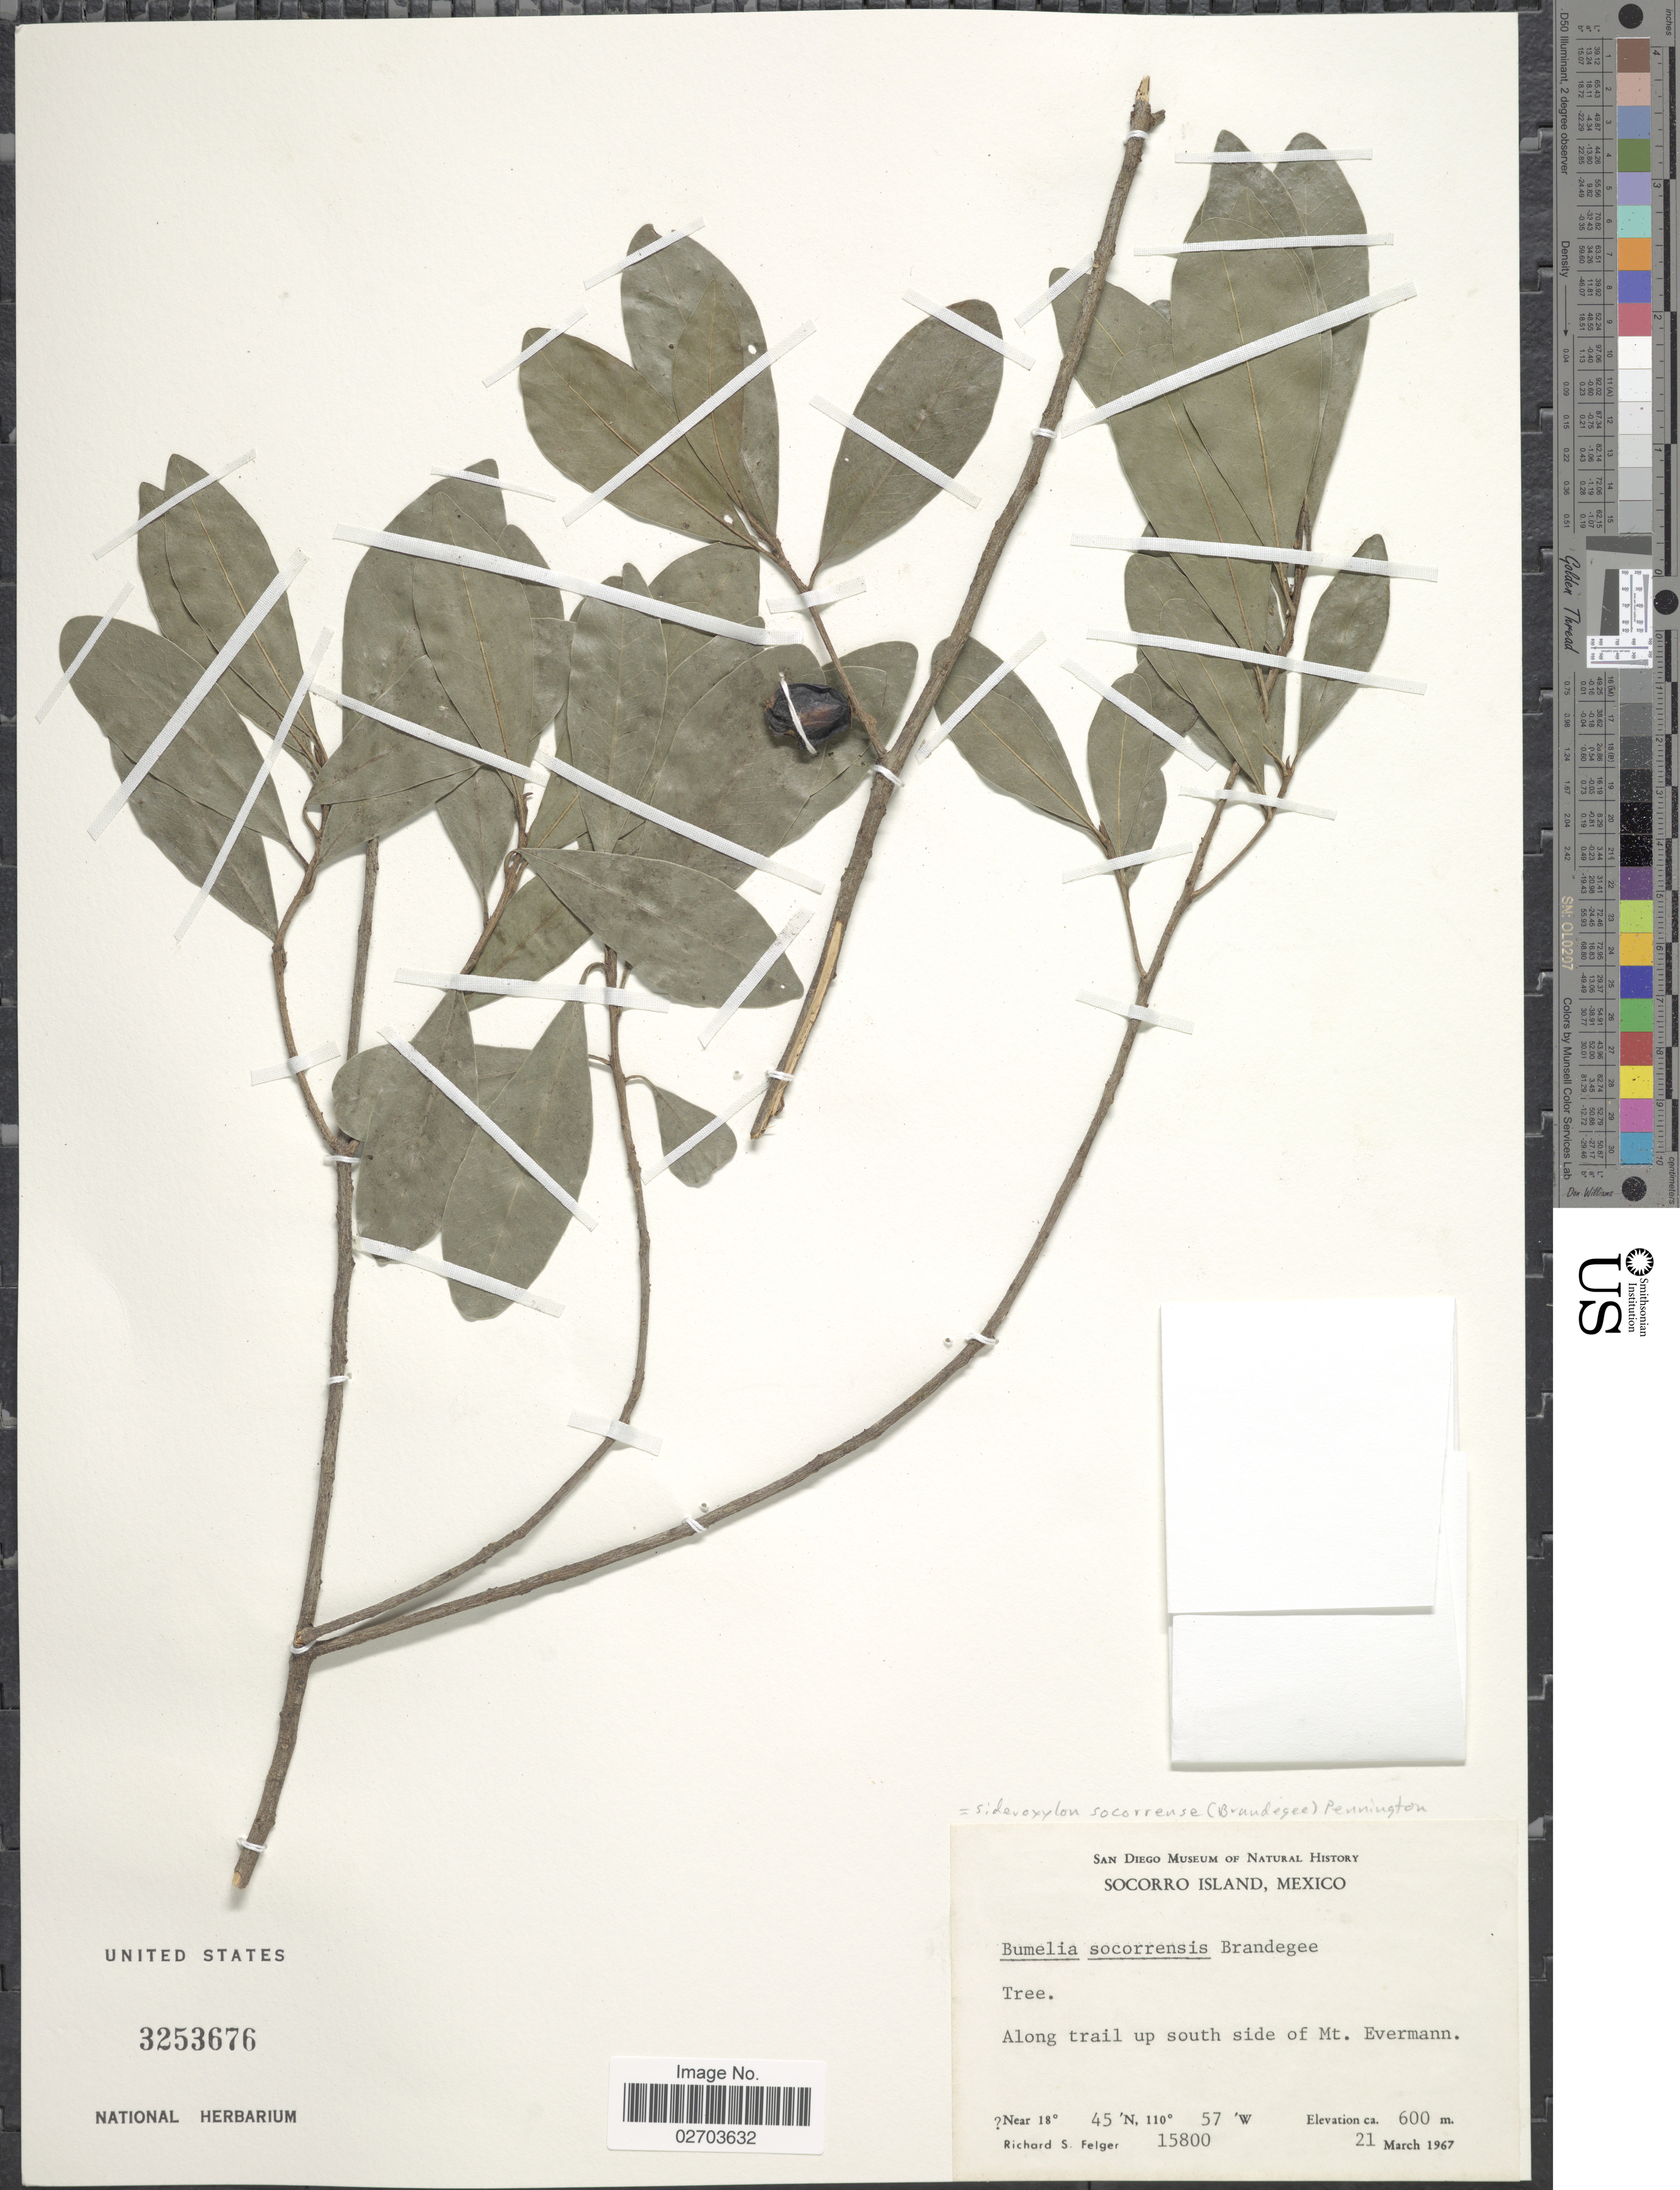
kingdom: Plantae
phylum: Tracheophyta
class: Magnoliopsida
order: Ericales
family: Sapotaceae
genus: Sideroxylon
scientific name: Sideroxylon socorrense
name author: (Brandegee) T.D. Penn.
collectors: R. S. Felger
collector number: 15800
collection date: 1967-03-21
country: Mexico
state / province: Colima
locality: Socorro Island, along trail up south side of Mt. Evermann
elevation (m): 600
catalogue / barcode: US 3253676